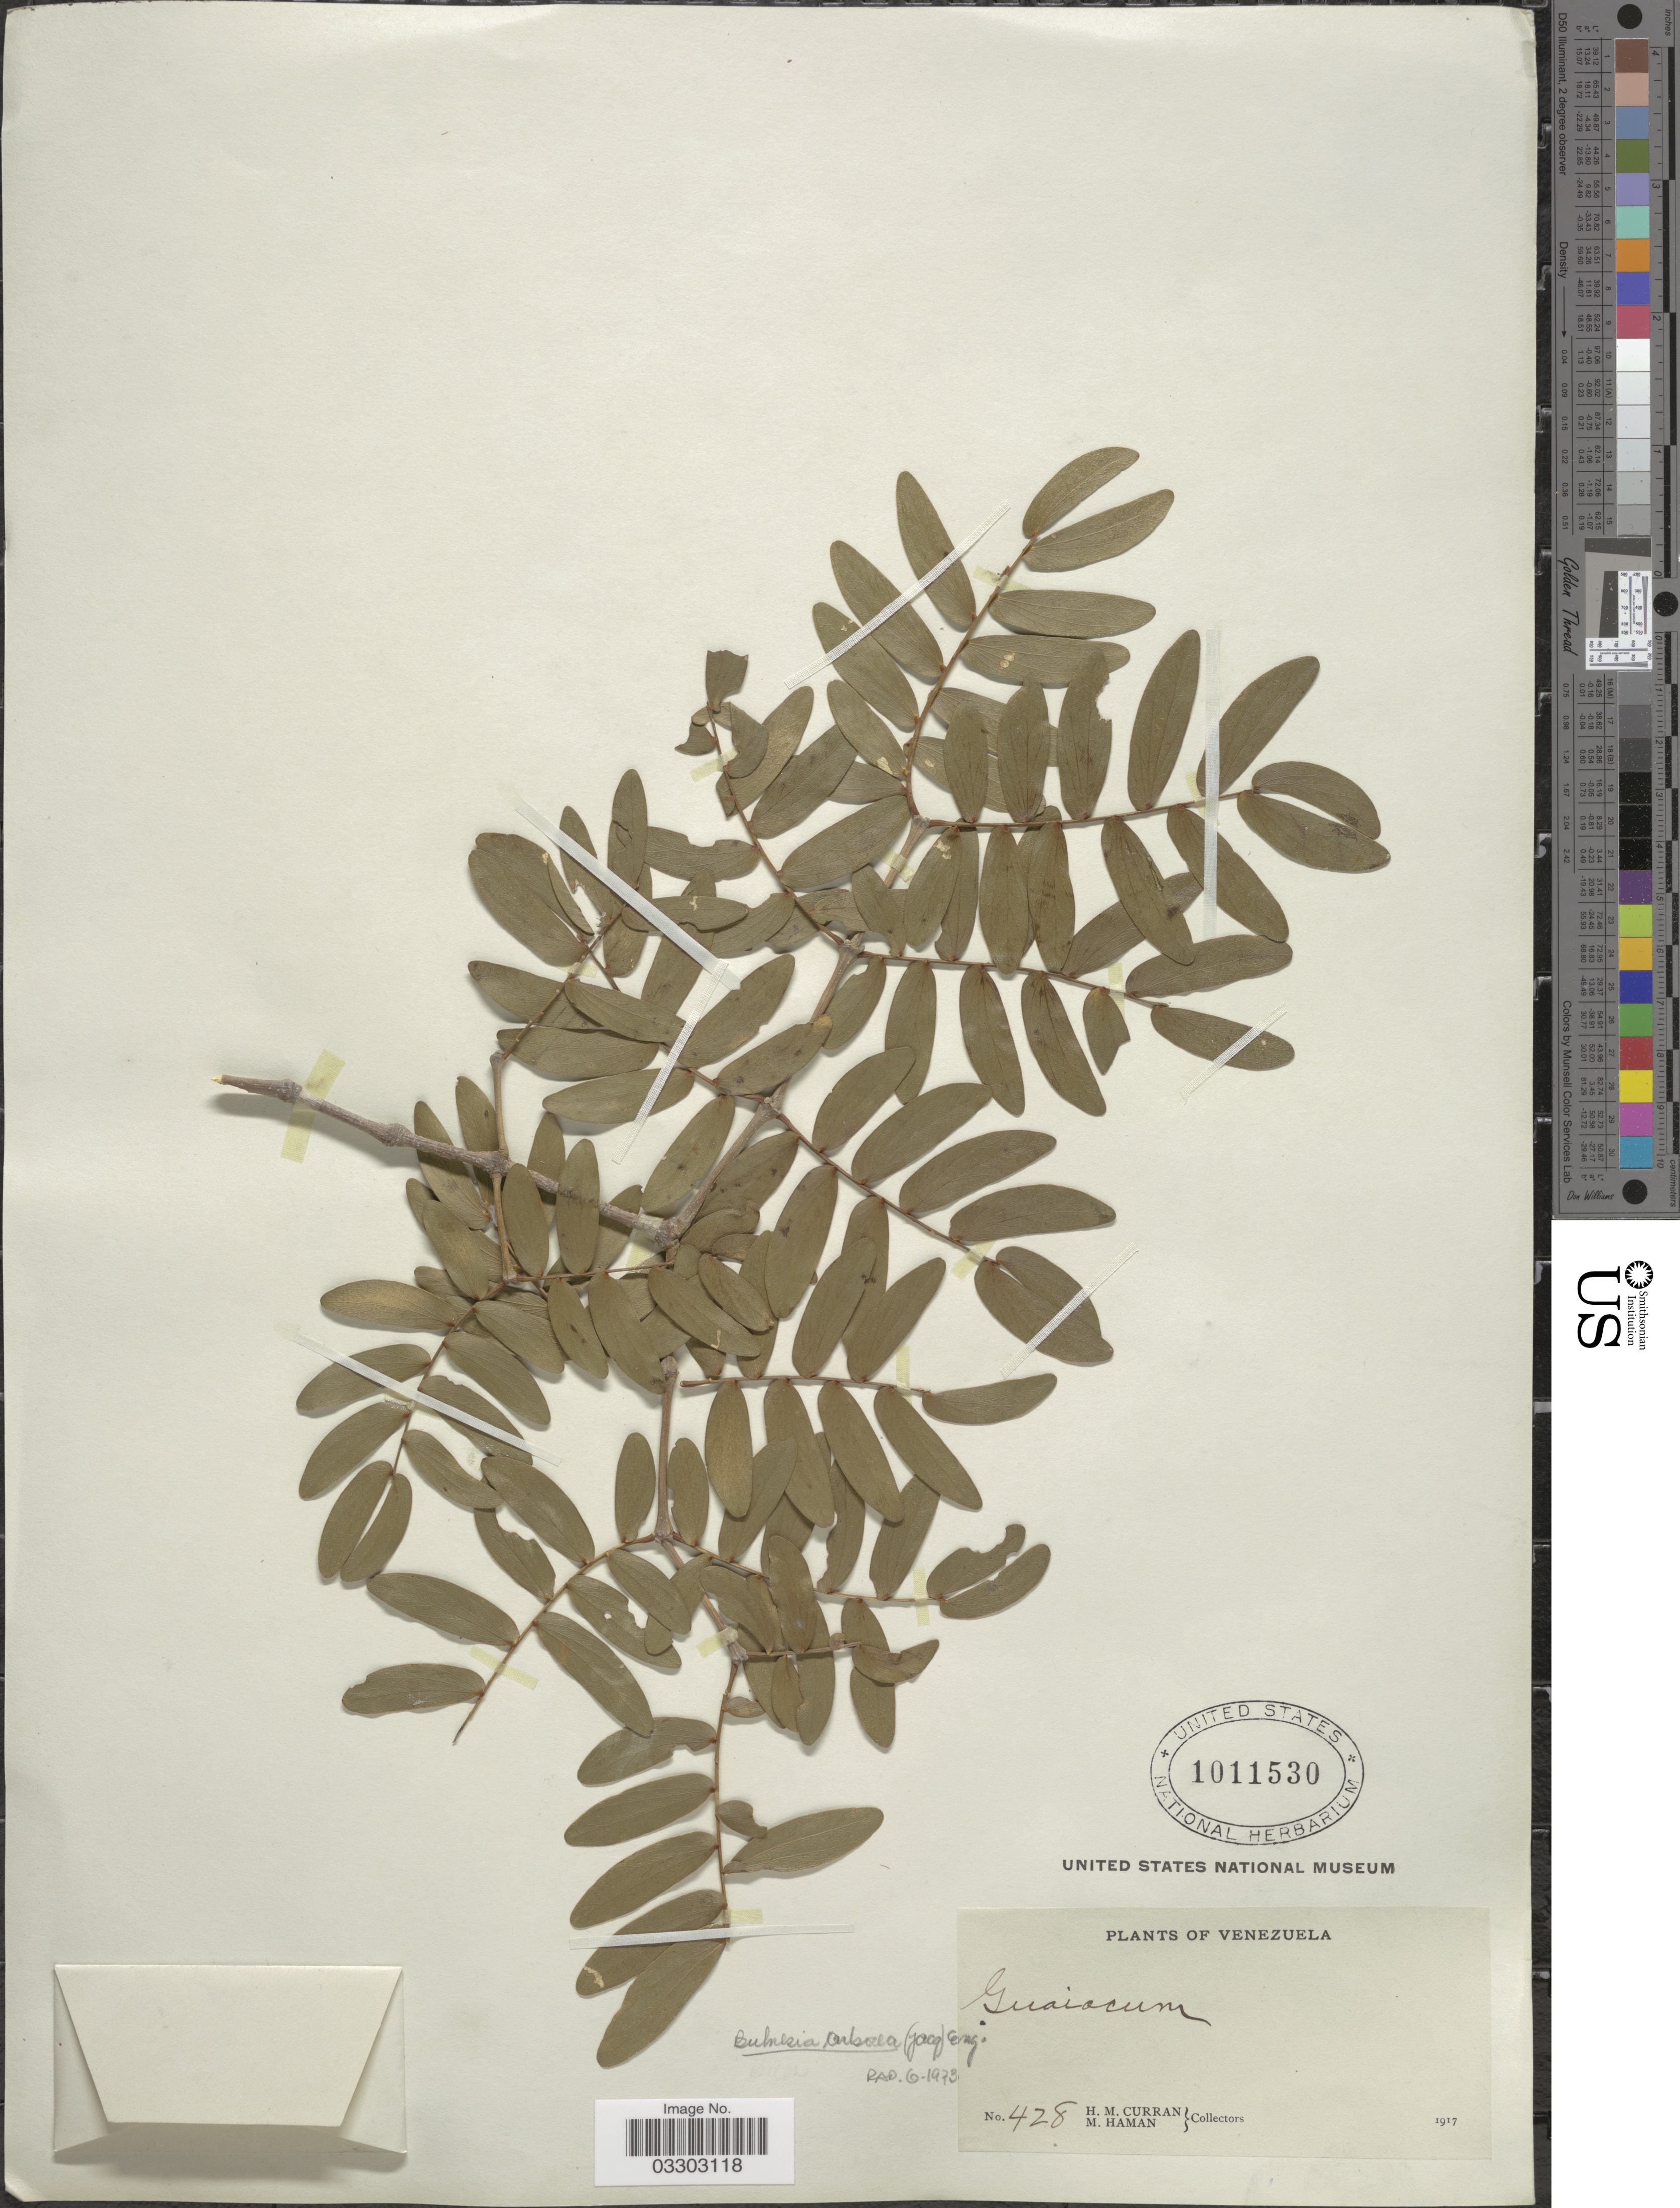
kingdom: Plantae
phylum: Tracheophyta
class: Magnoliopsida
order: Zygophyllales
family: Zygophyllaceae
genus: Gonopterodendron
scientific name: Gonopterodendron arboreum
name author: (Jacq.) Godoy-Bürki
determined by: U.S. National Herbarium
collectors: H. M. Curran & M. Haman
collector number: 428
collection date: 1917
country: Venezuela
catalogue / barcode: US 1011530